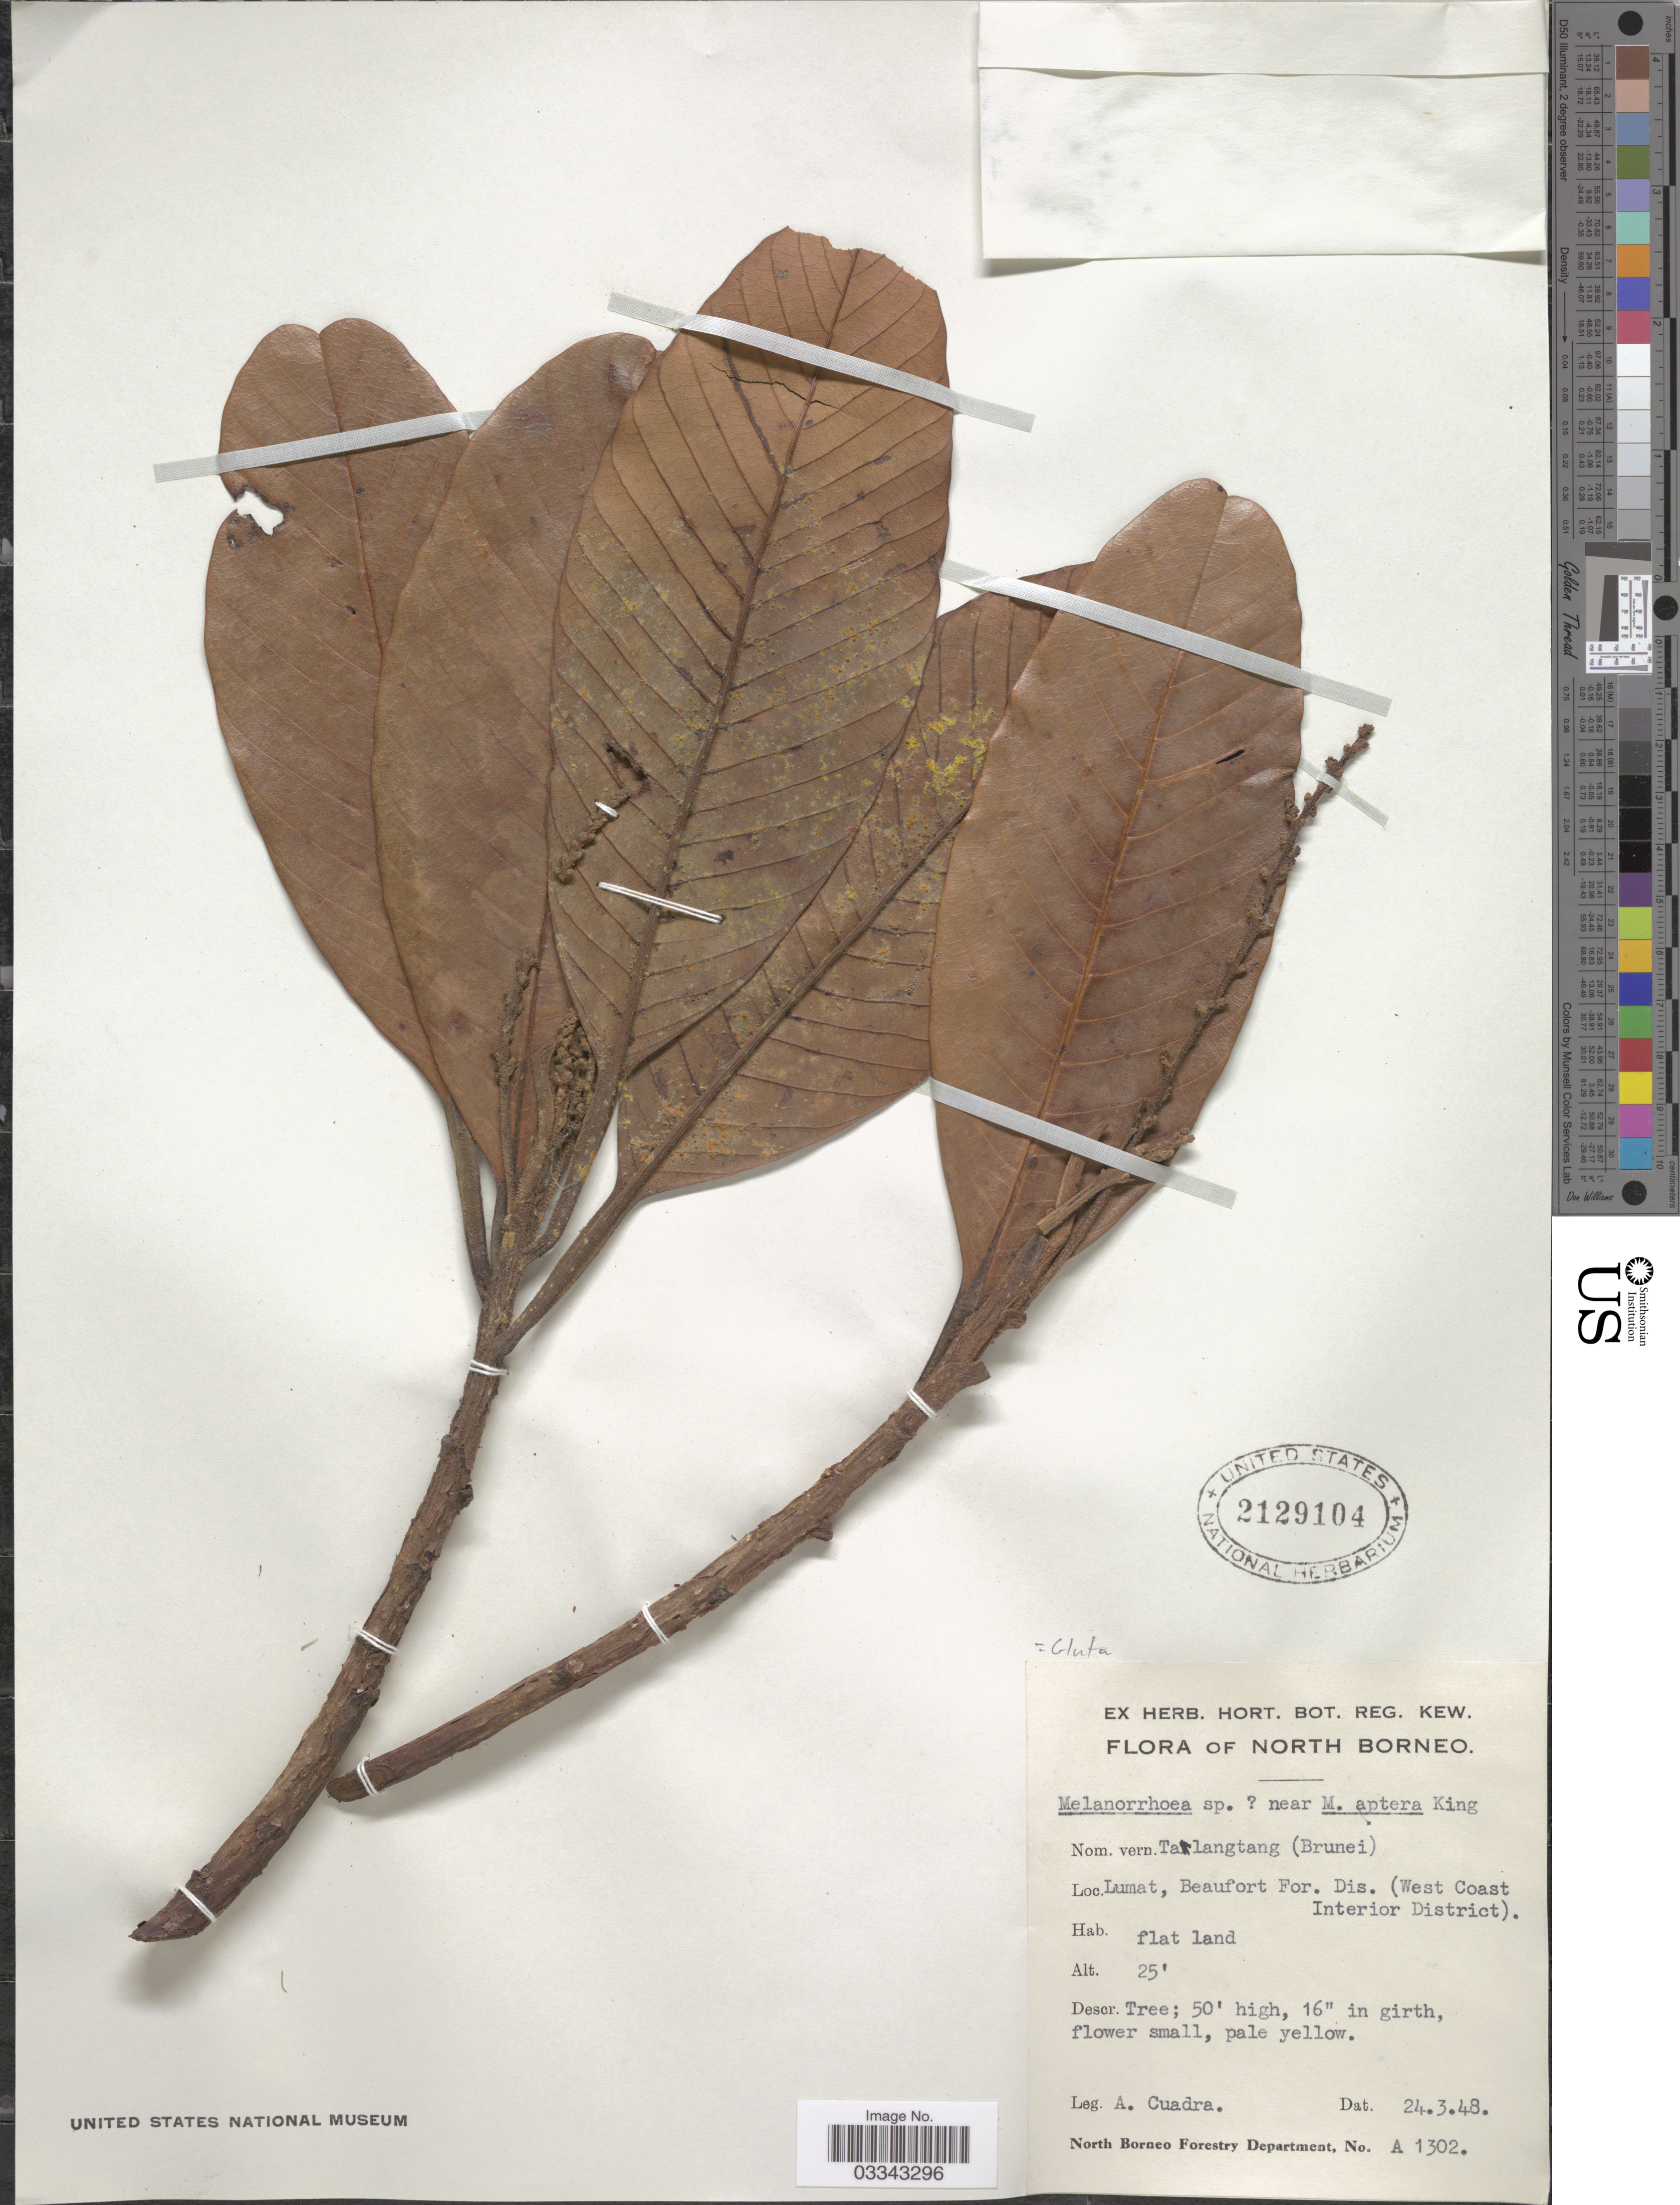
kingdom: Plantae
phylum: Tracheophyta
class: Magnoliopsida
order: Sapindales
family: Anacardiaceae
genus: Gluta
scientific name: Gluta sp.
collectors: A. Cuadra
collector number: A 1302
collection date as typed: Transcribed d/m/y: 24/3/48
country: Malaysia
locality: North Borneo. Lumat, Beaufort For. Dis. (West Coast Interior District).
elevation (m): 8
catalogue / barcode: US 2129104